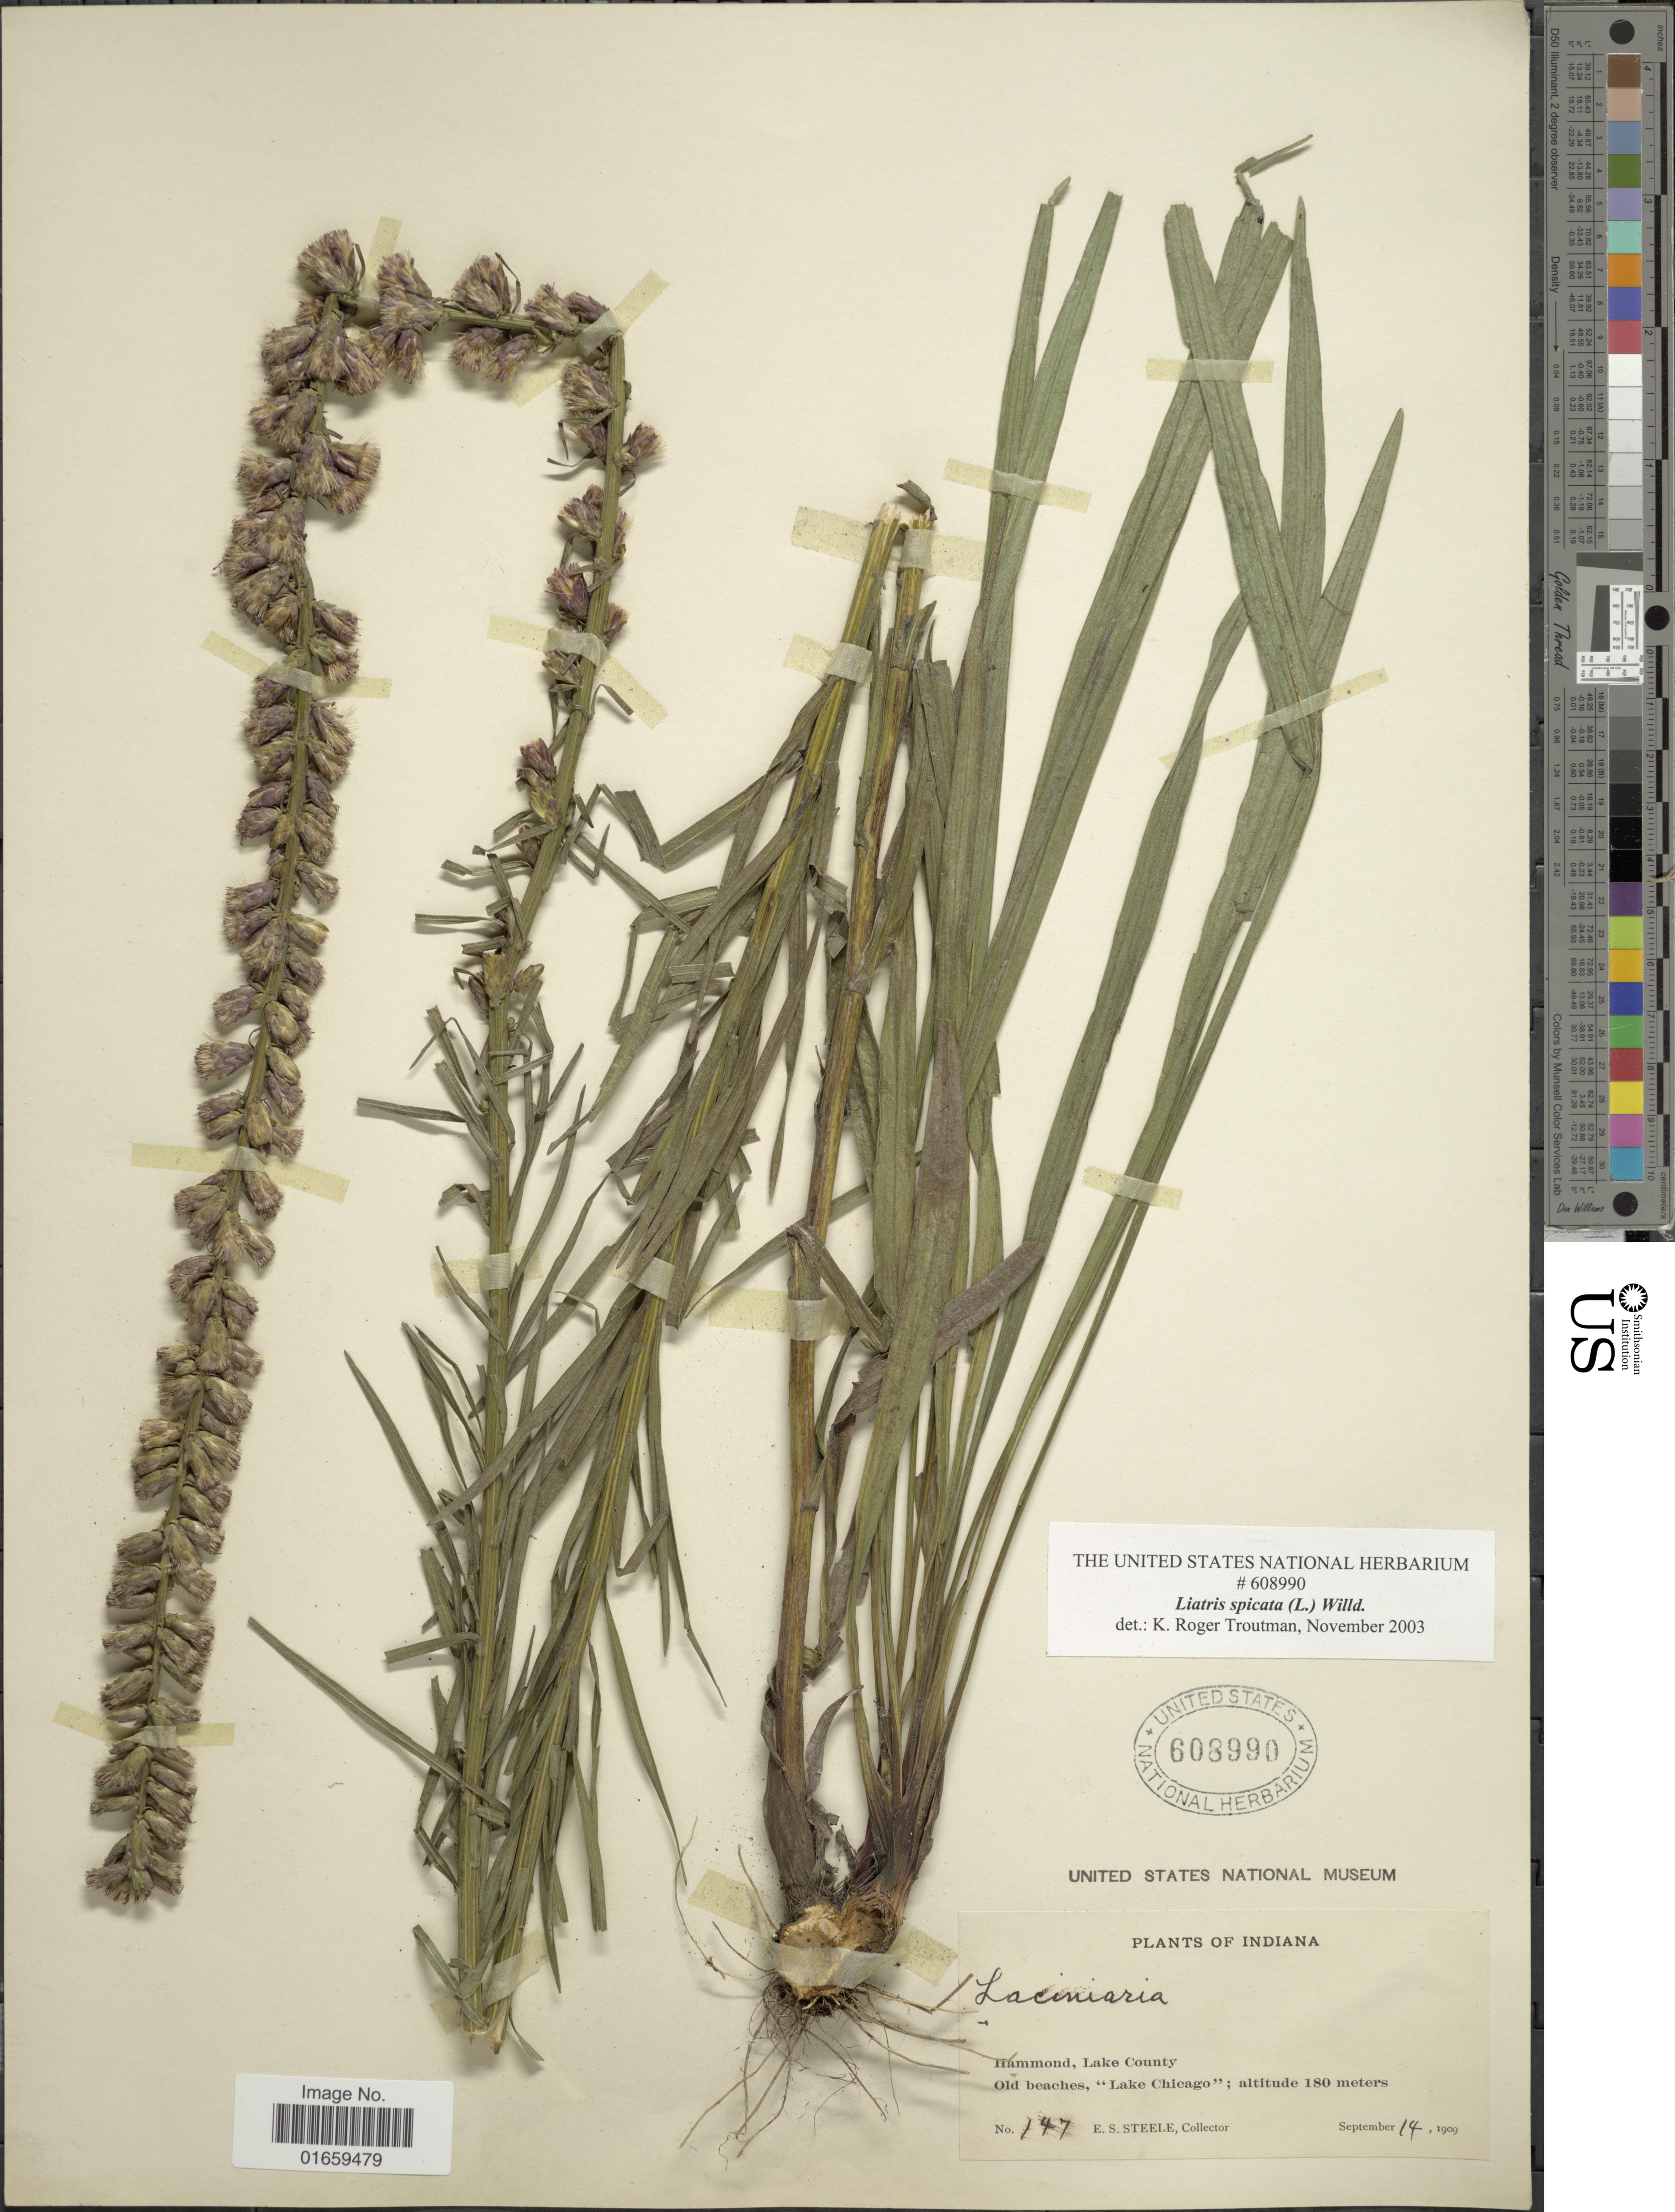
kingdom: Plantae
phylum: Tracheophyta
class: Magnoliopsida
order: Asterales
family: Asteraceae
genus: Liatris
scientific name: Liatris spicata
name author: (L.) Willd.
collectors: E. Steele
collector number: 147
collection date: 1909-09-14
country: United States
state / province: Indiana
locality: Hammond, Lake County, Old Beaches, "Lake Chicago"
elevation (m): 180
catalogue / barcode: US 608990